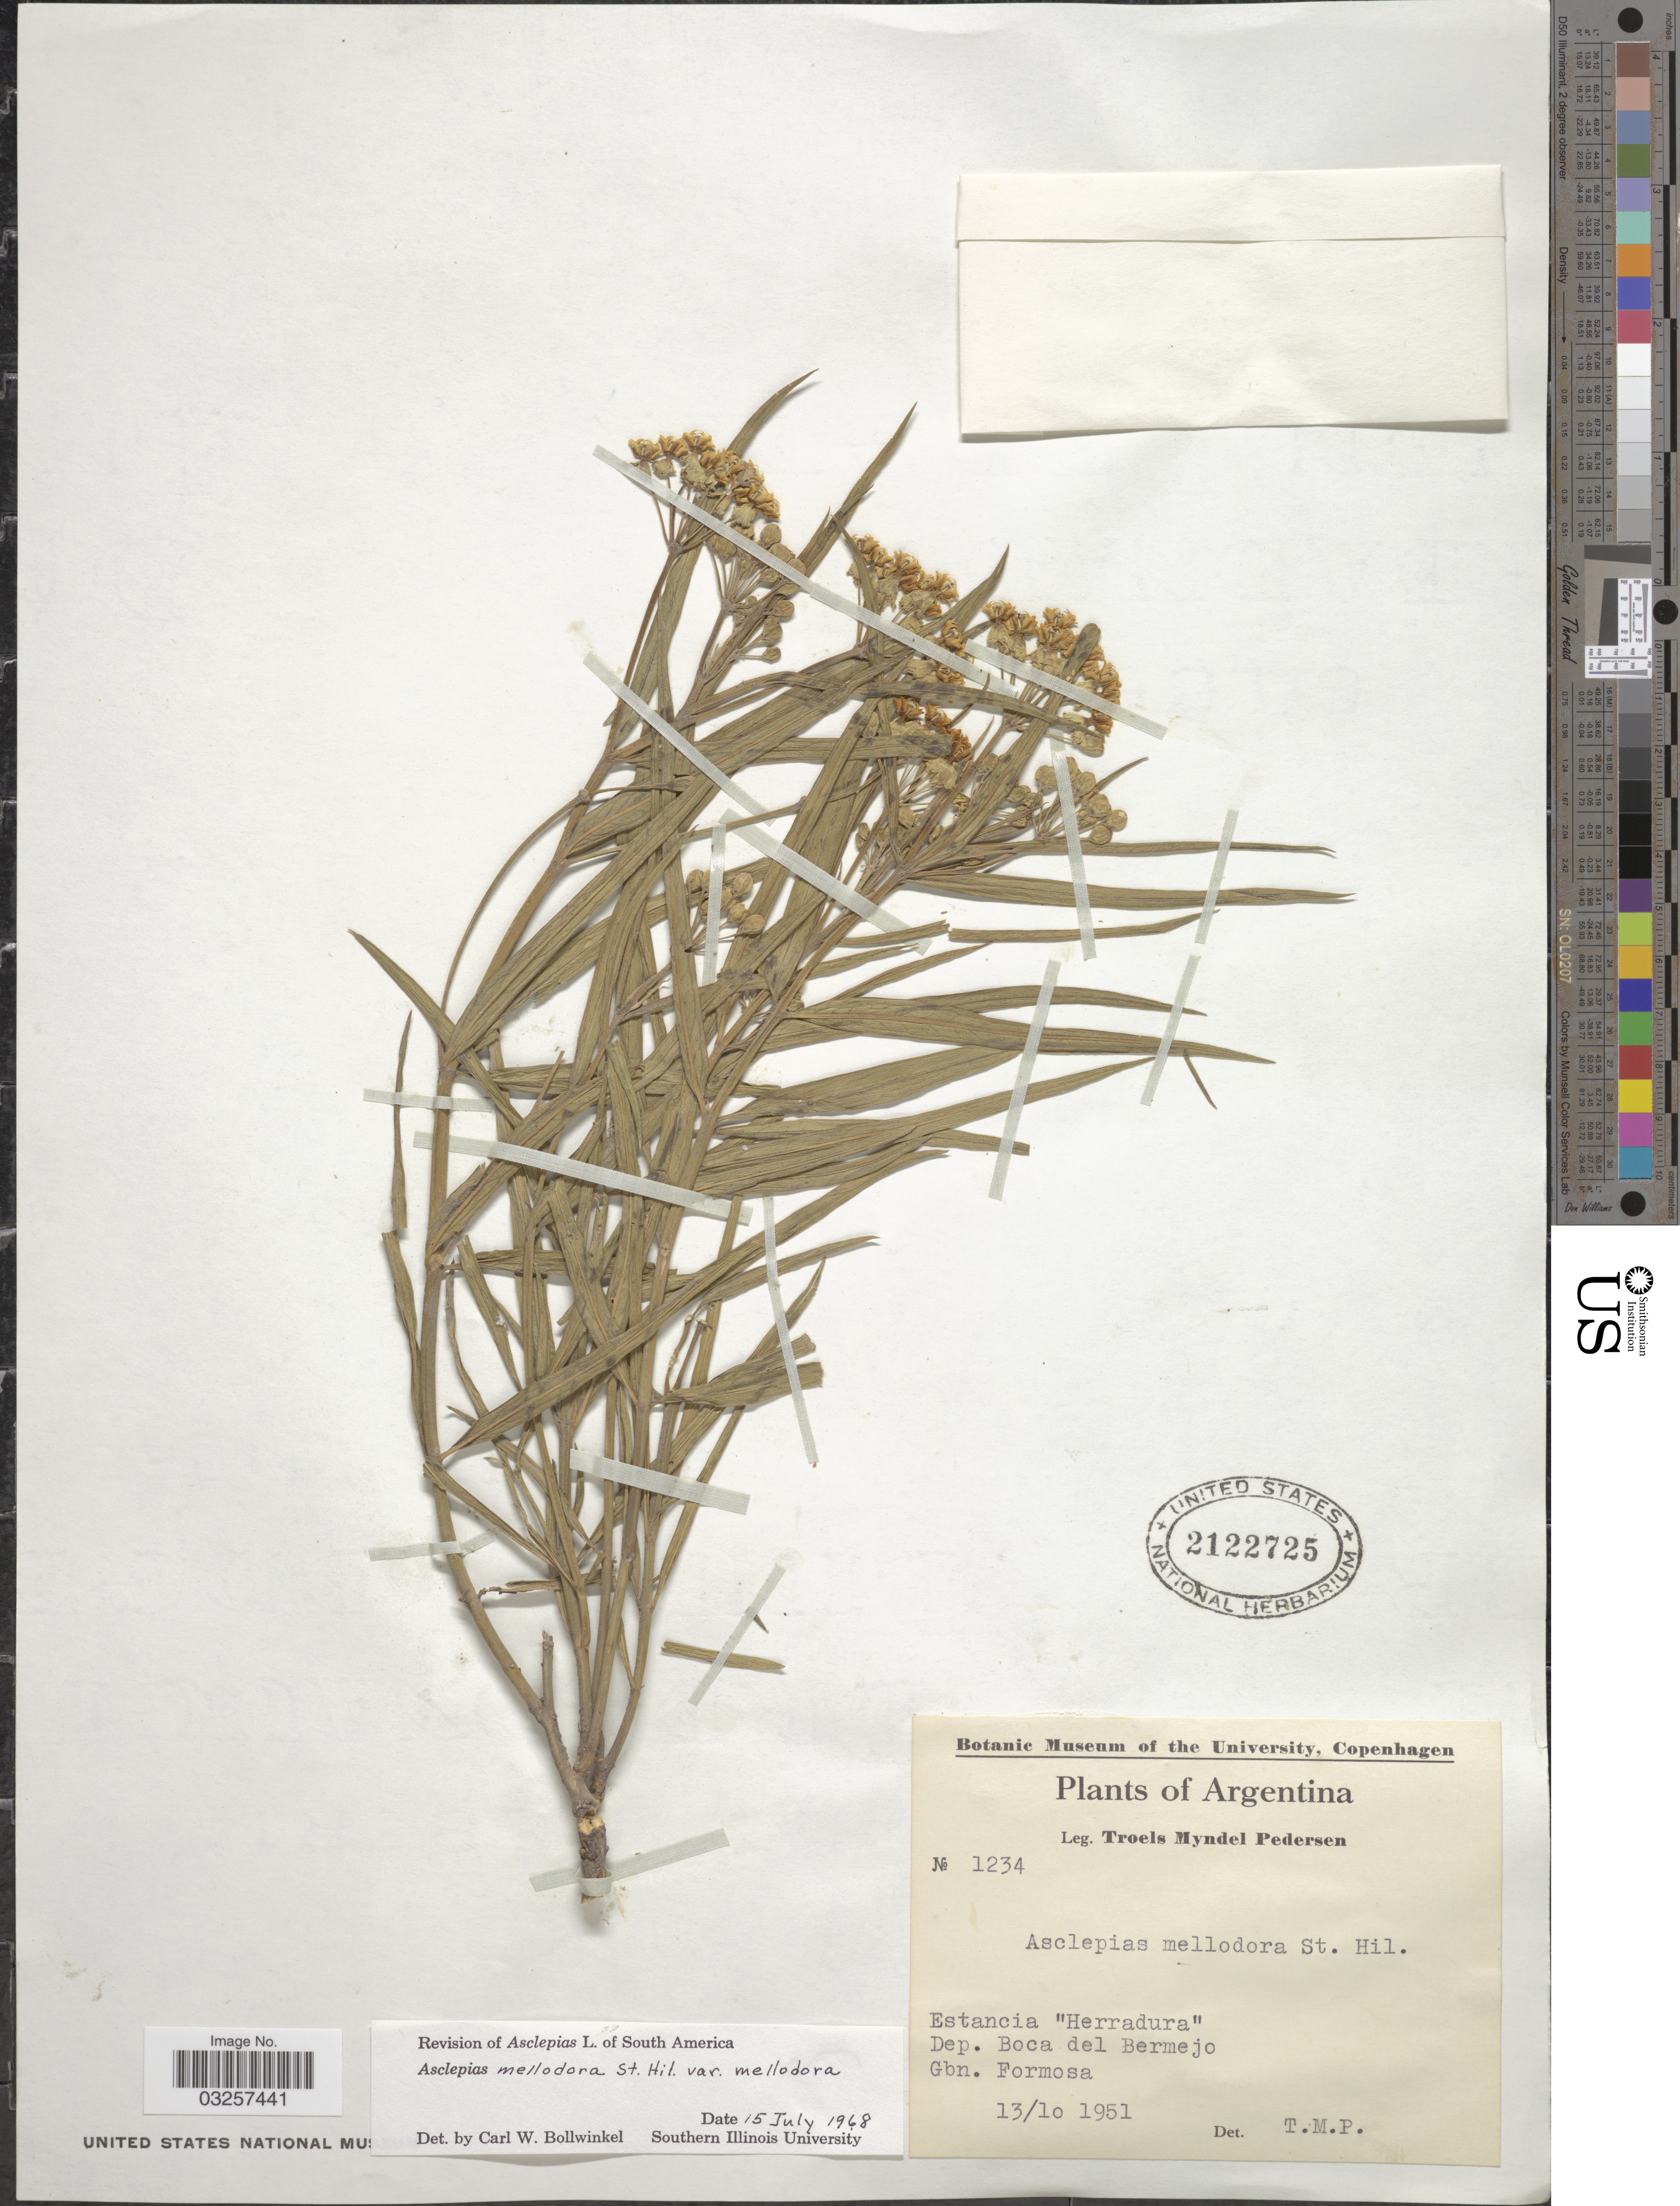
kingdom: Plantae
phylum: Tracheophyta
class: Magnoliopsida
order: Gentianales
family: Apocynaceae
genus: Asclepias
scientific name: Asclepias mellodora var. mellodora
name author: A. St.-Hil.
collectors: T. Pederson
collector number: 1234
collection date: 1951-10-13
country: Argentina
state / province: Formosa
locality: Estancia "Herradura". Dep. Boca del Bermejo. Gbn. Formosa.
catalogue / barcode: US 2122725